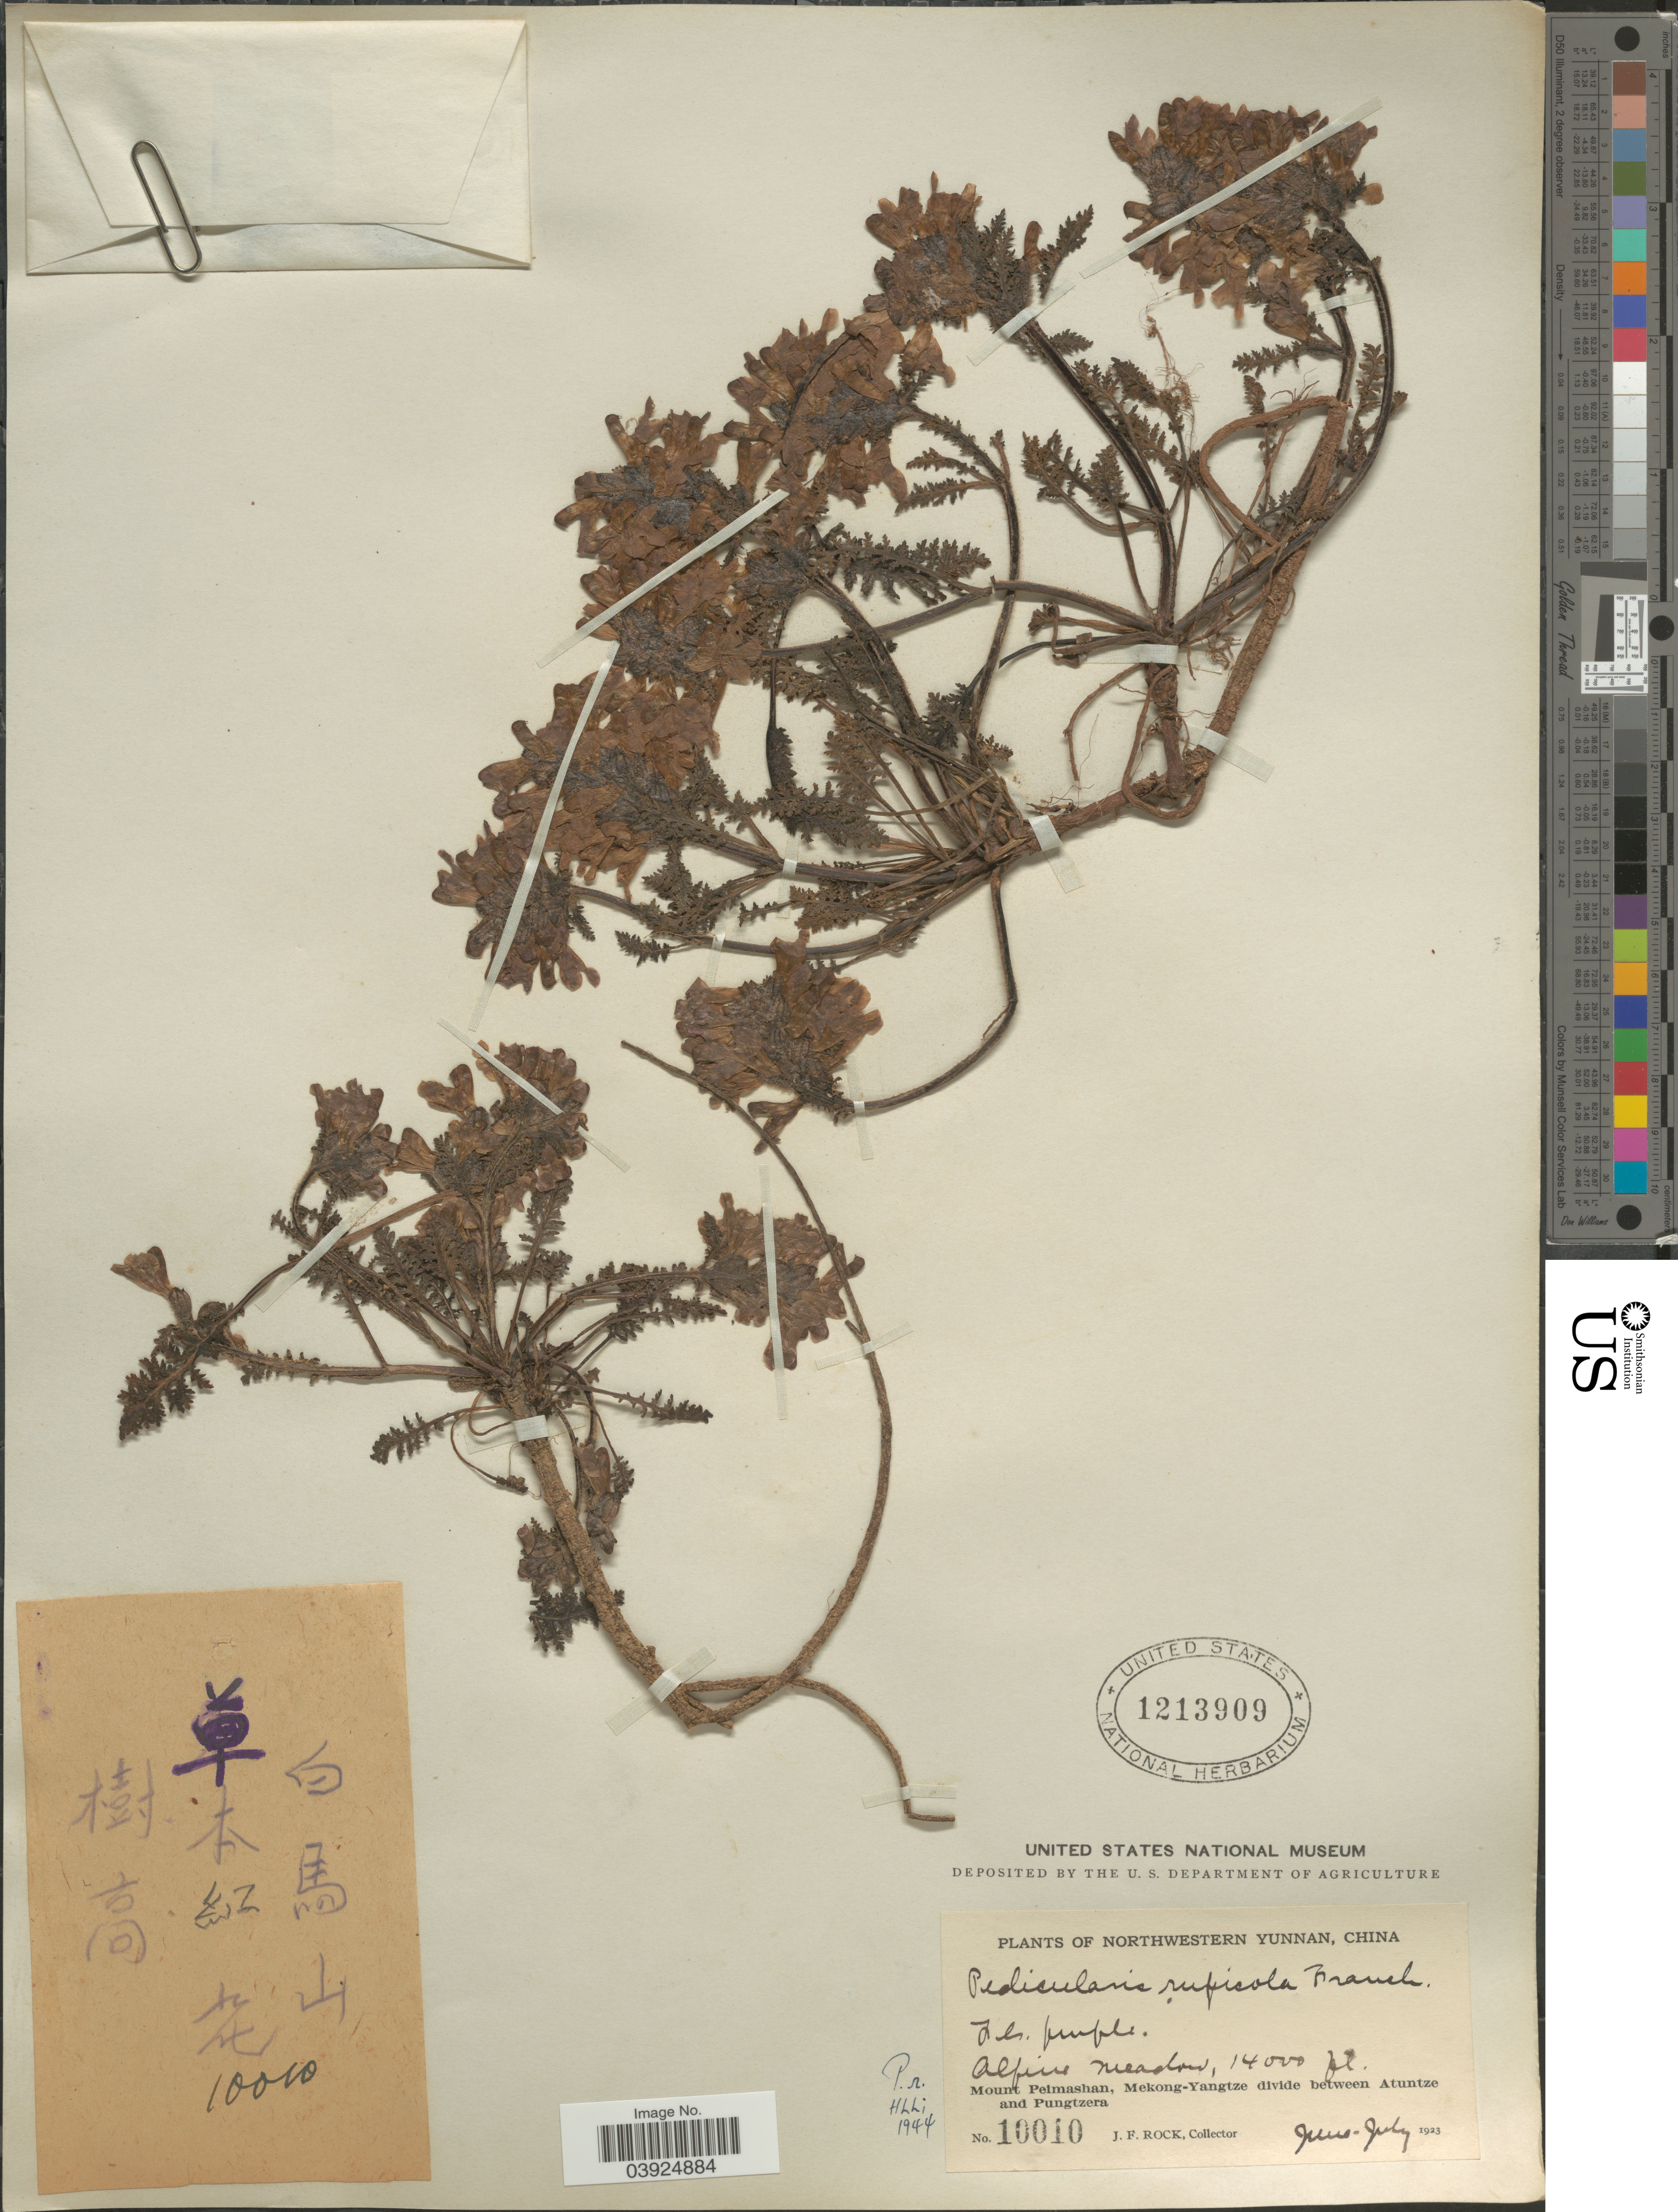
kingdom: Plantae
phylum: Tracheophyta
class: Magnoliopsida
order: Lamiales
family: Orobanchaceae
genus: Pedicularis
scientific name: Pedicularis rupicola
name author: Franch. ex Maxim.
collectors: J. Rock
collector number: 10010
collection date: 1923-06/1923-07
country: China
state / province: Yunnan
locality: Northwestern Yunnan. Mount Peimashan, Mekong-Yangtze divide between Atuntze and Pungtzera.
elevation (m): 4267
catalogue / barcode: US 1213909